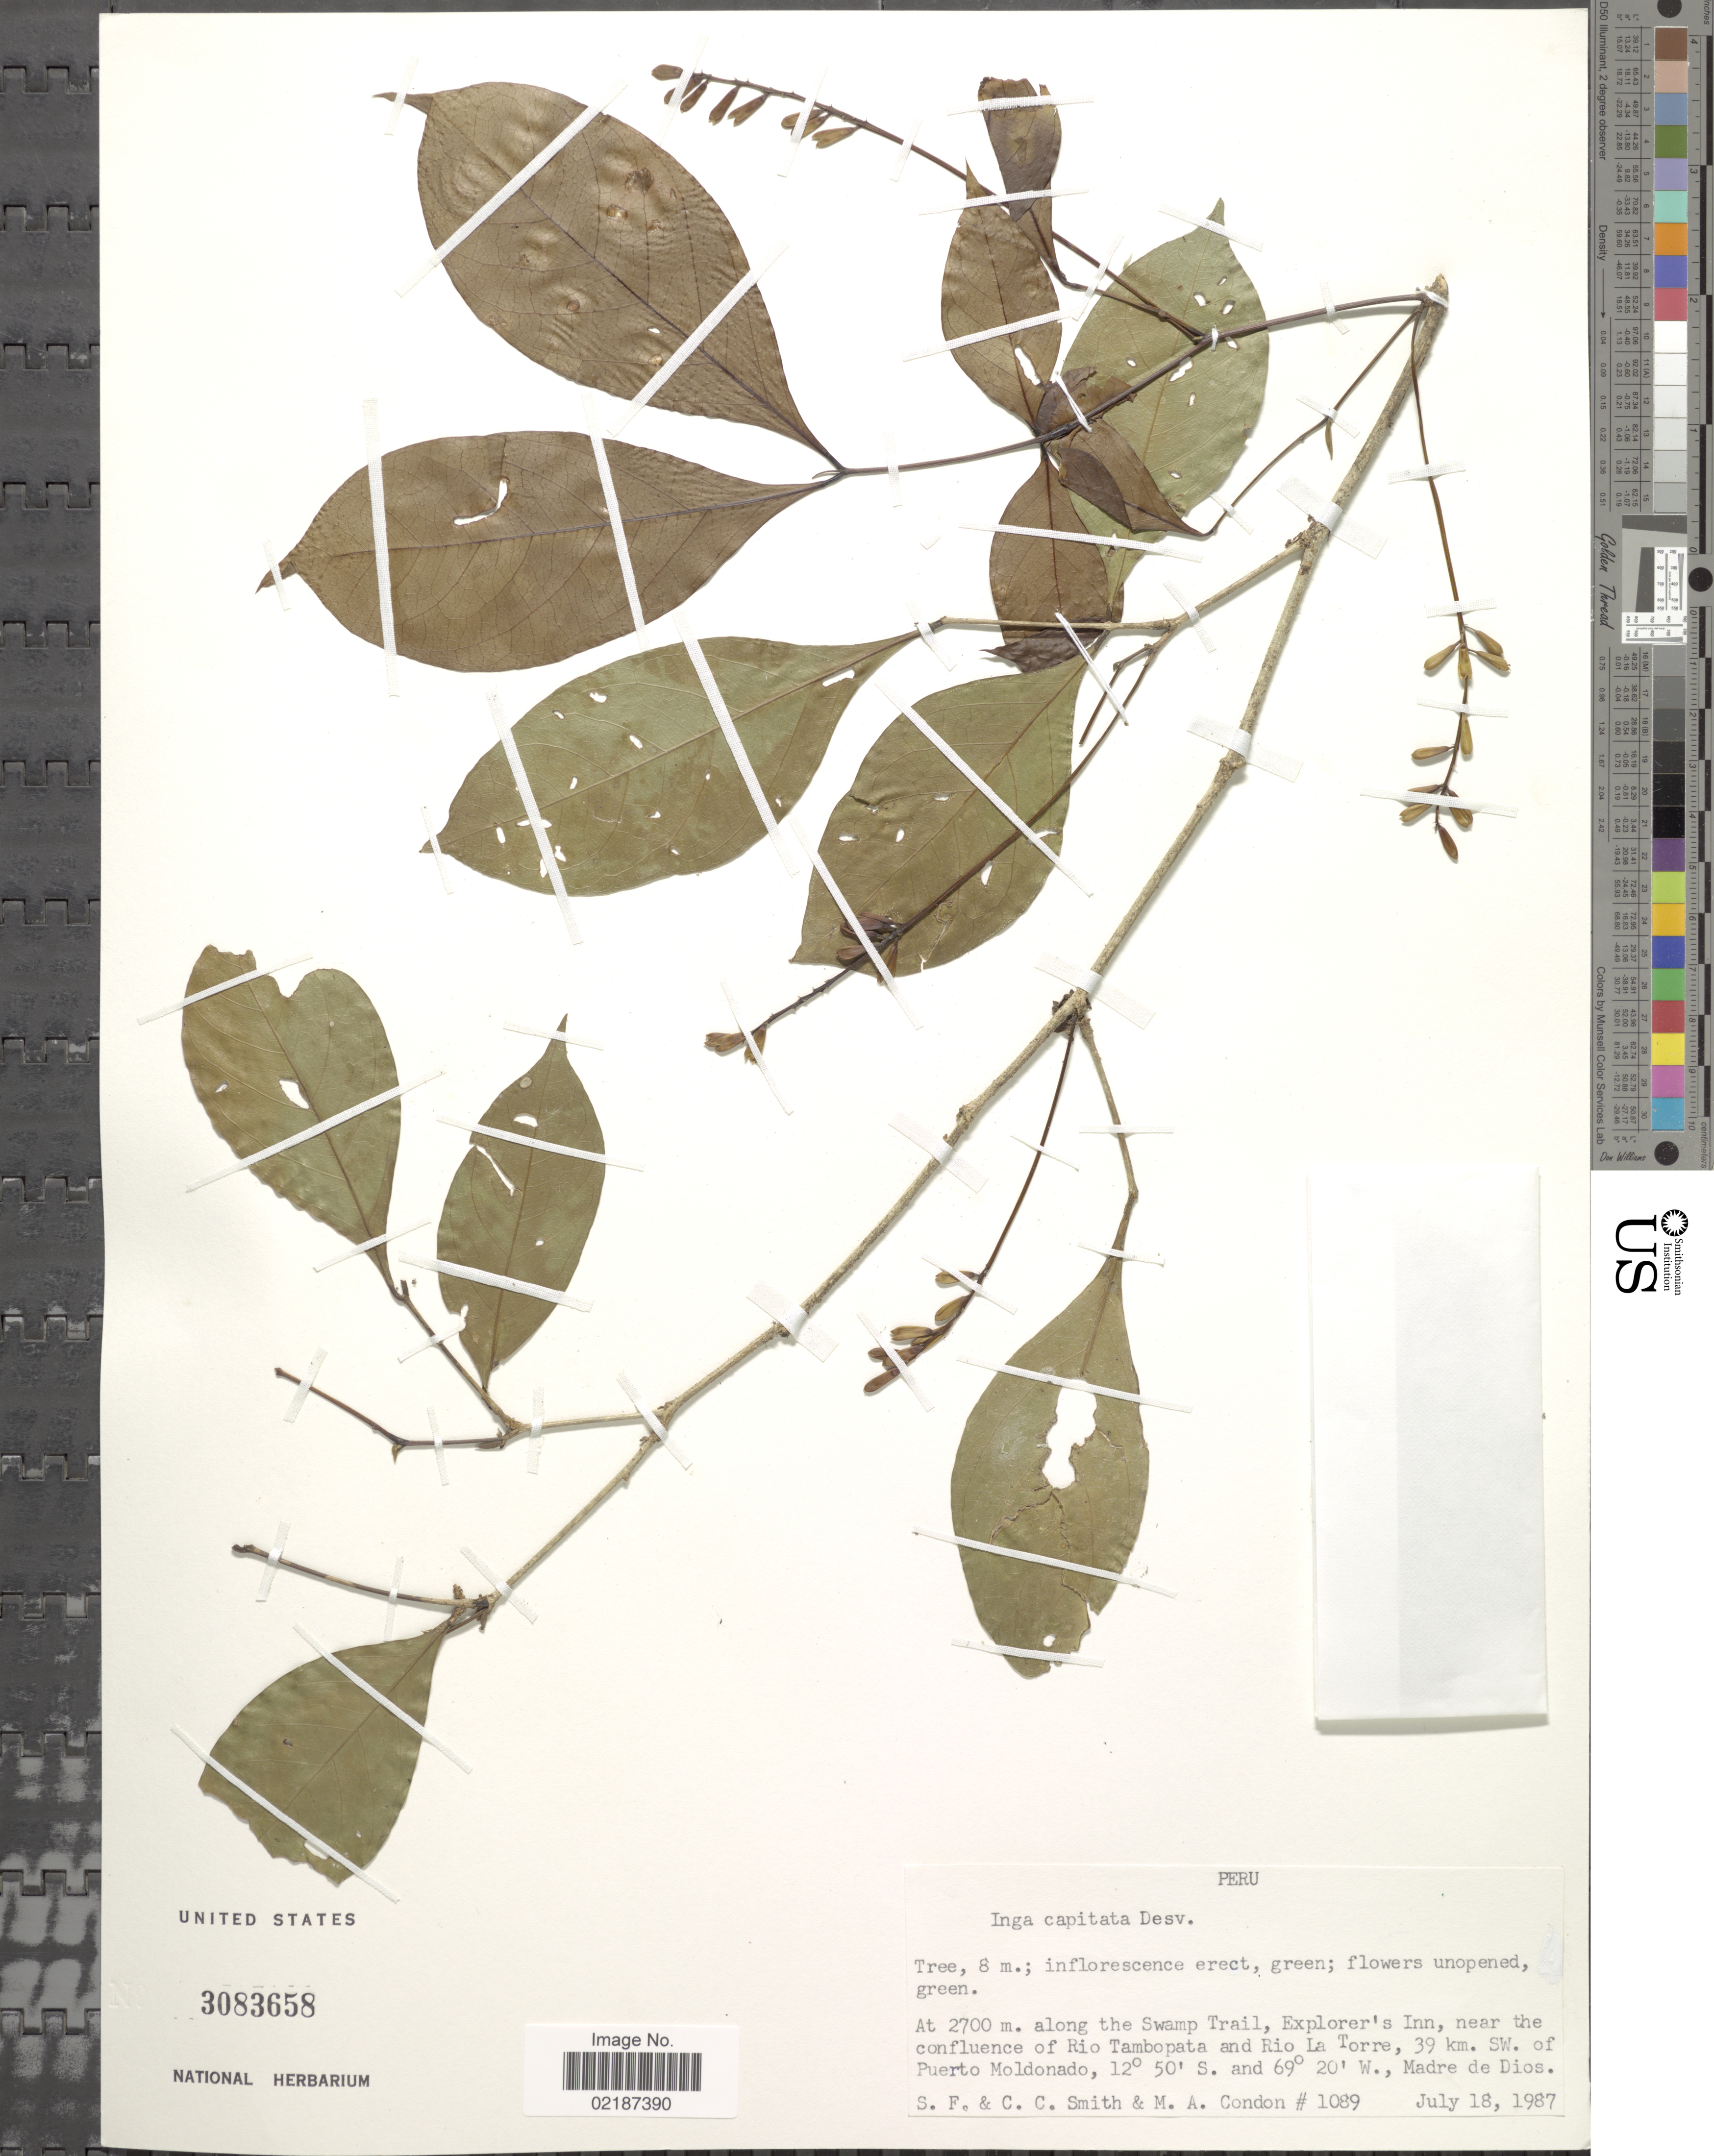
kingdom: Plantae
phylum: Tracheophyta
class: Magnoliopsida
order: Fabales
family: Fabaceae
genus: Inga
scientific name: Inga capitata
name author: Desv.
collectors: S.F. Smith, C. C. Smith & M. Condon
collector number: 1089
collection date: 1987-07-18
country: Peru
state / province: Madre de Dios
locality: Along the Swamp Trail, Explorer's Inn, near the confluence of Rio Tambopata and Rio La Torre, 39 km. SW. of Puerto Moldonado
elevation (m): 2700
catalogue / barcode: US 3083658